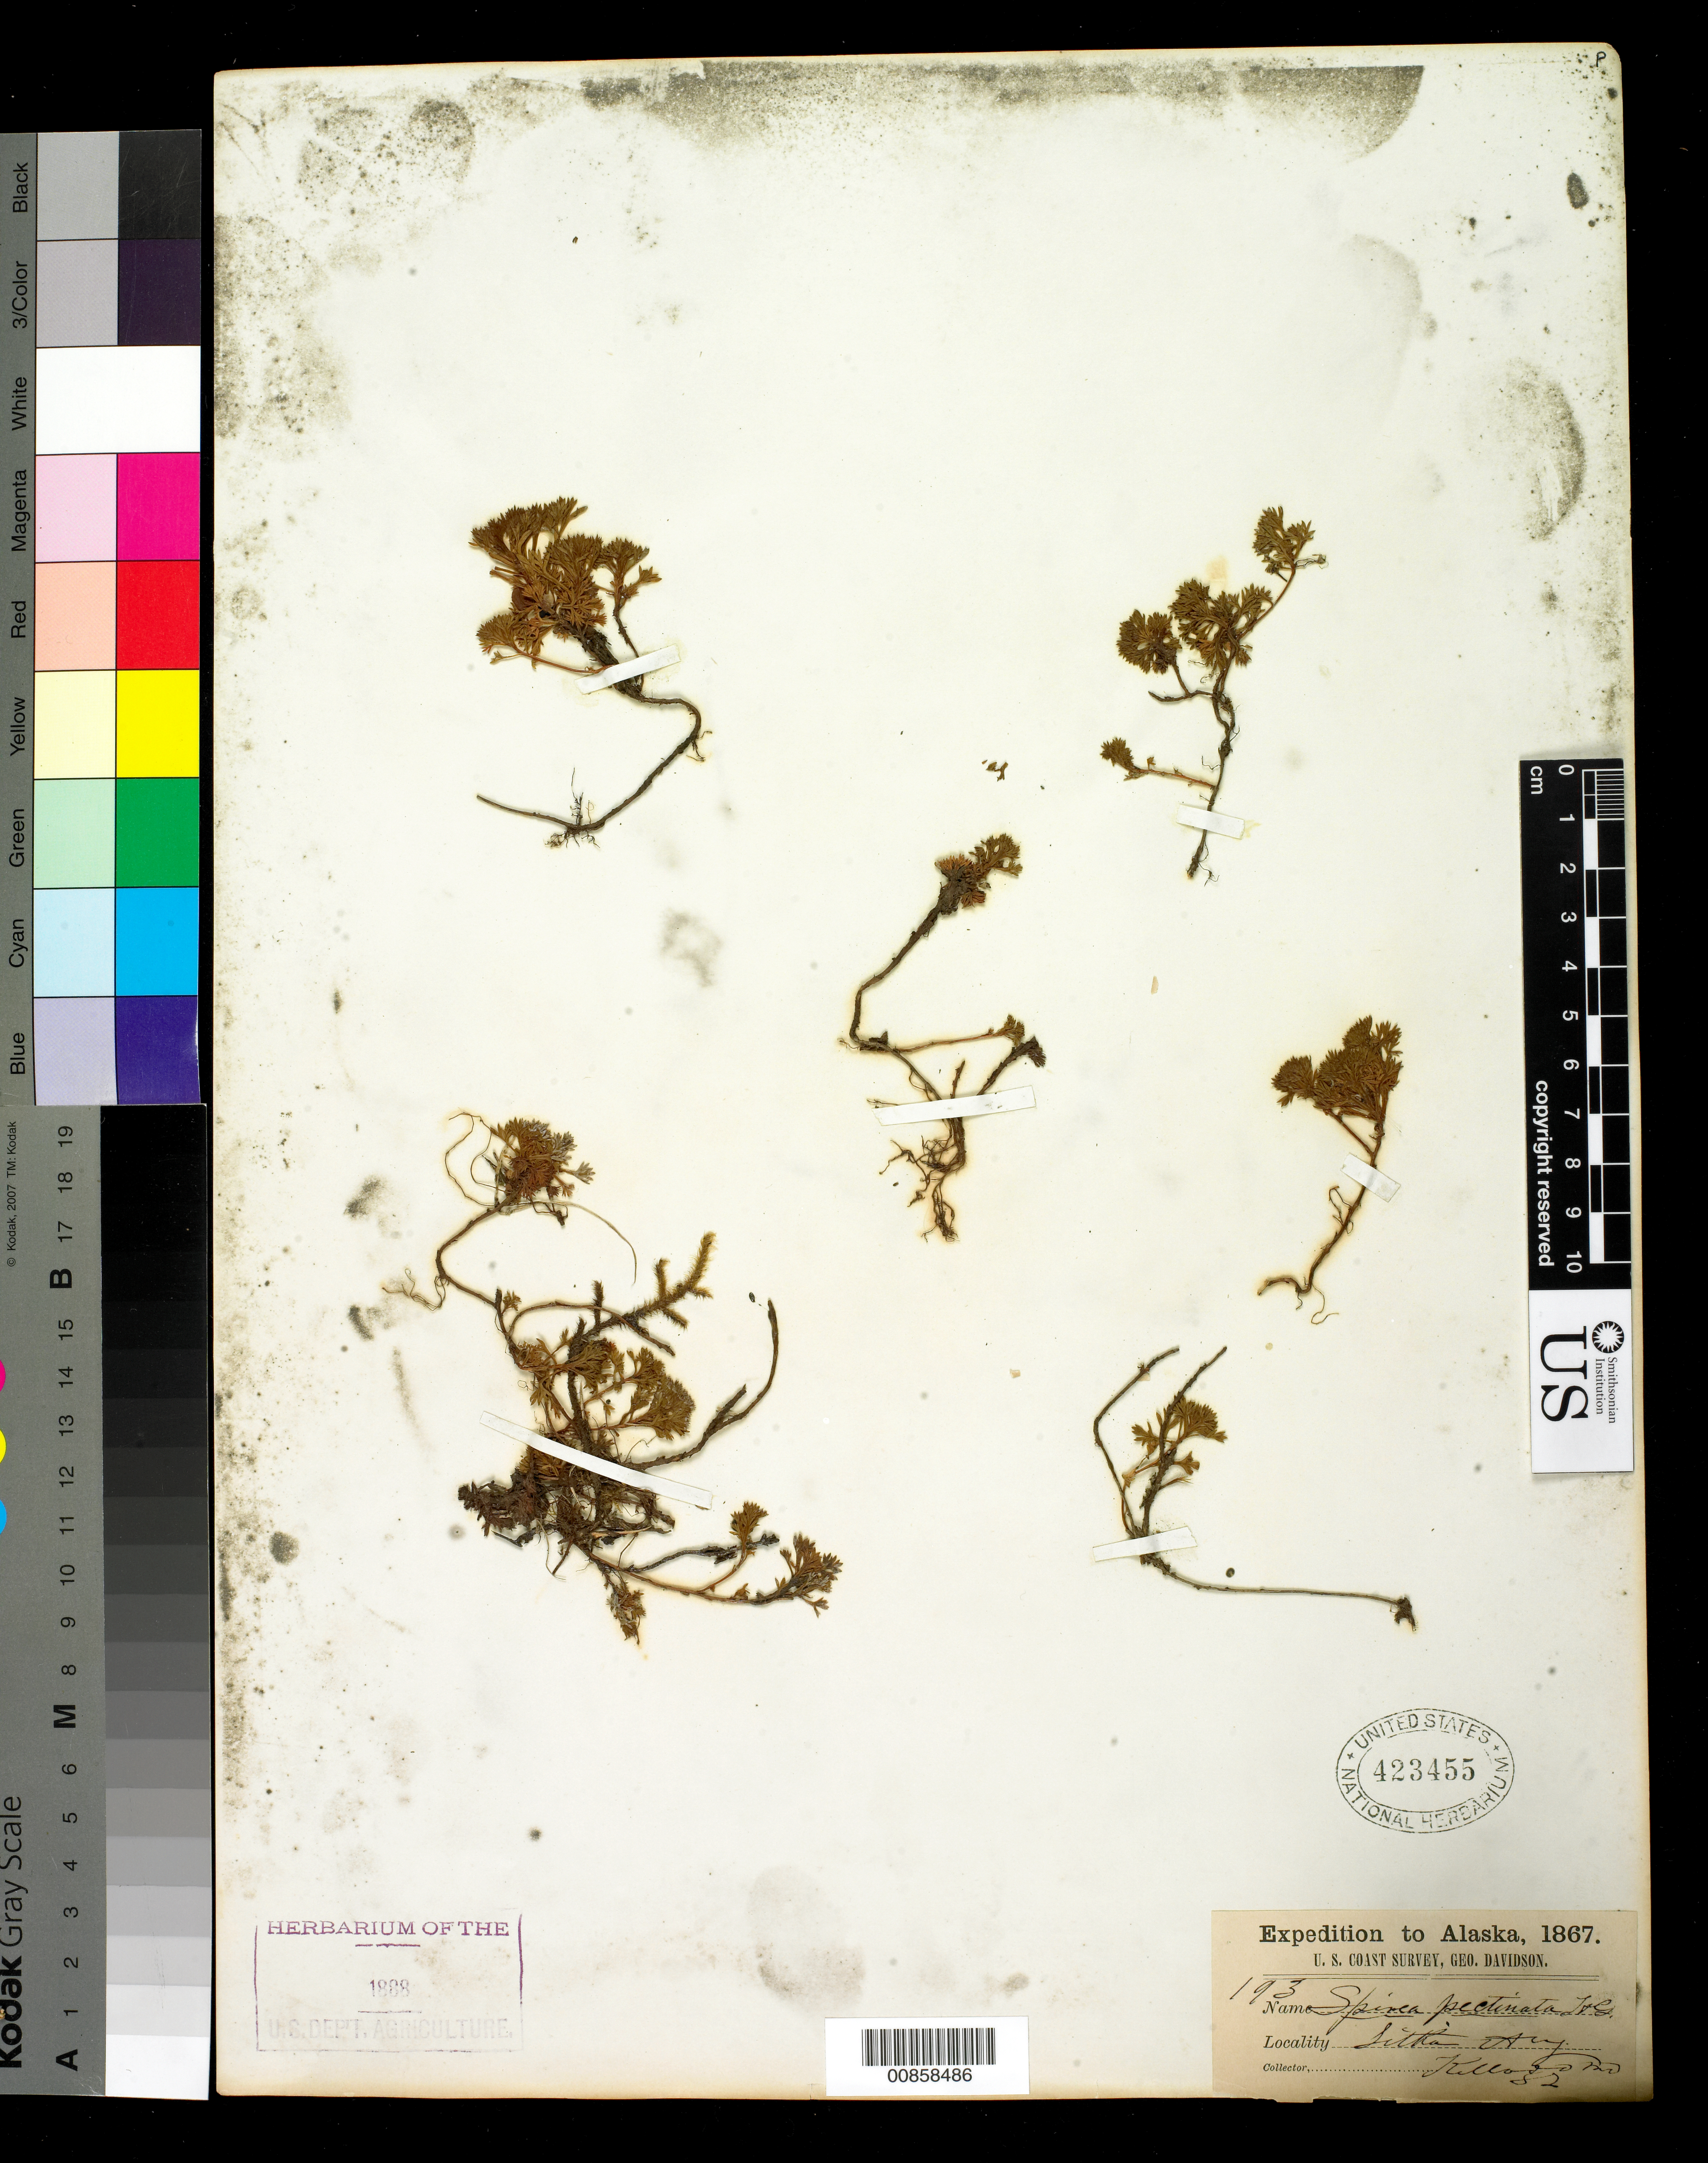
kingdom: Plantae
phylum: Tracheophyta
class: Magnoliopsida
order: Rosales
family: Rosaceae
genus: Luetkea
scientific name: Luetkea pectinata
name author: (Pursh) Kuntze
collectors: A. Kellogg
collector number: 193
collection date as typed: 1867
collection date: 1867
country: United States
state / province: Alaska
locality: Sitka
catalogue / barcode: US 423455